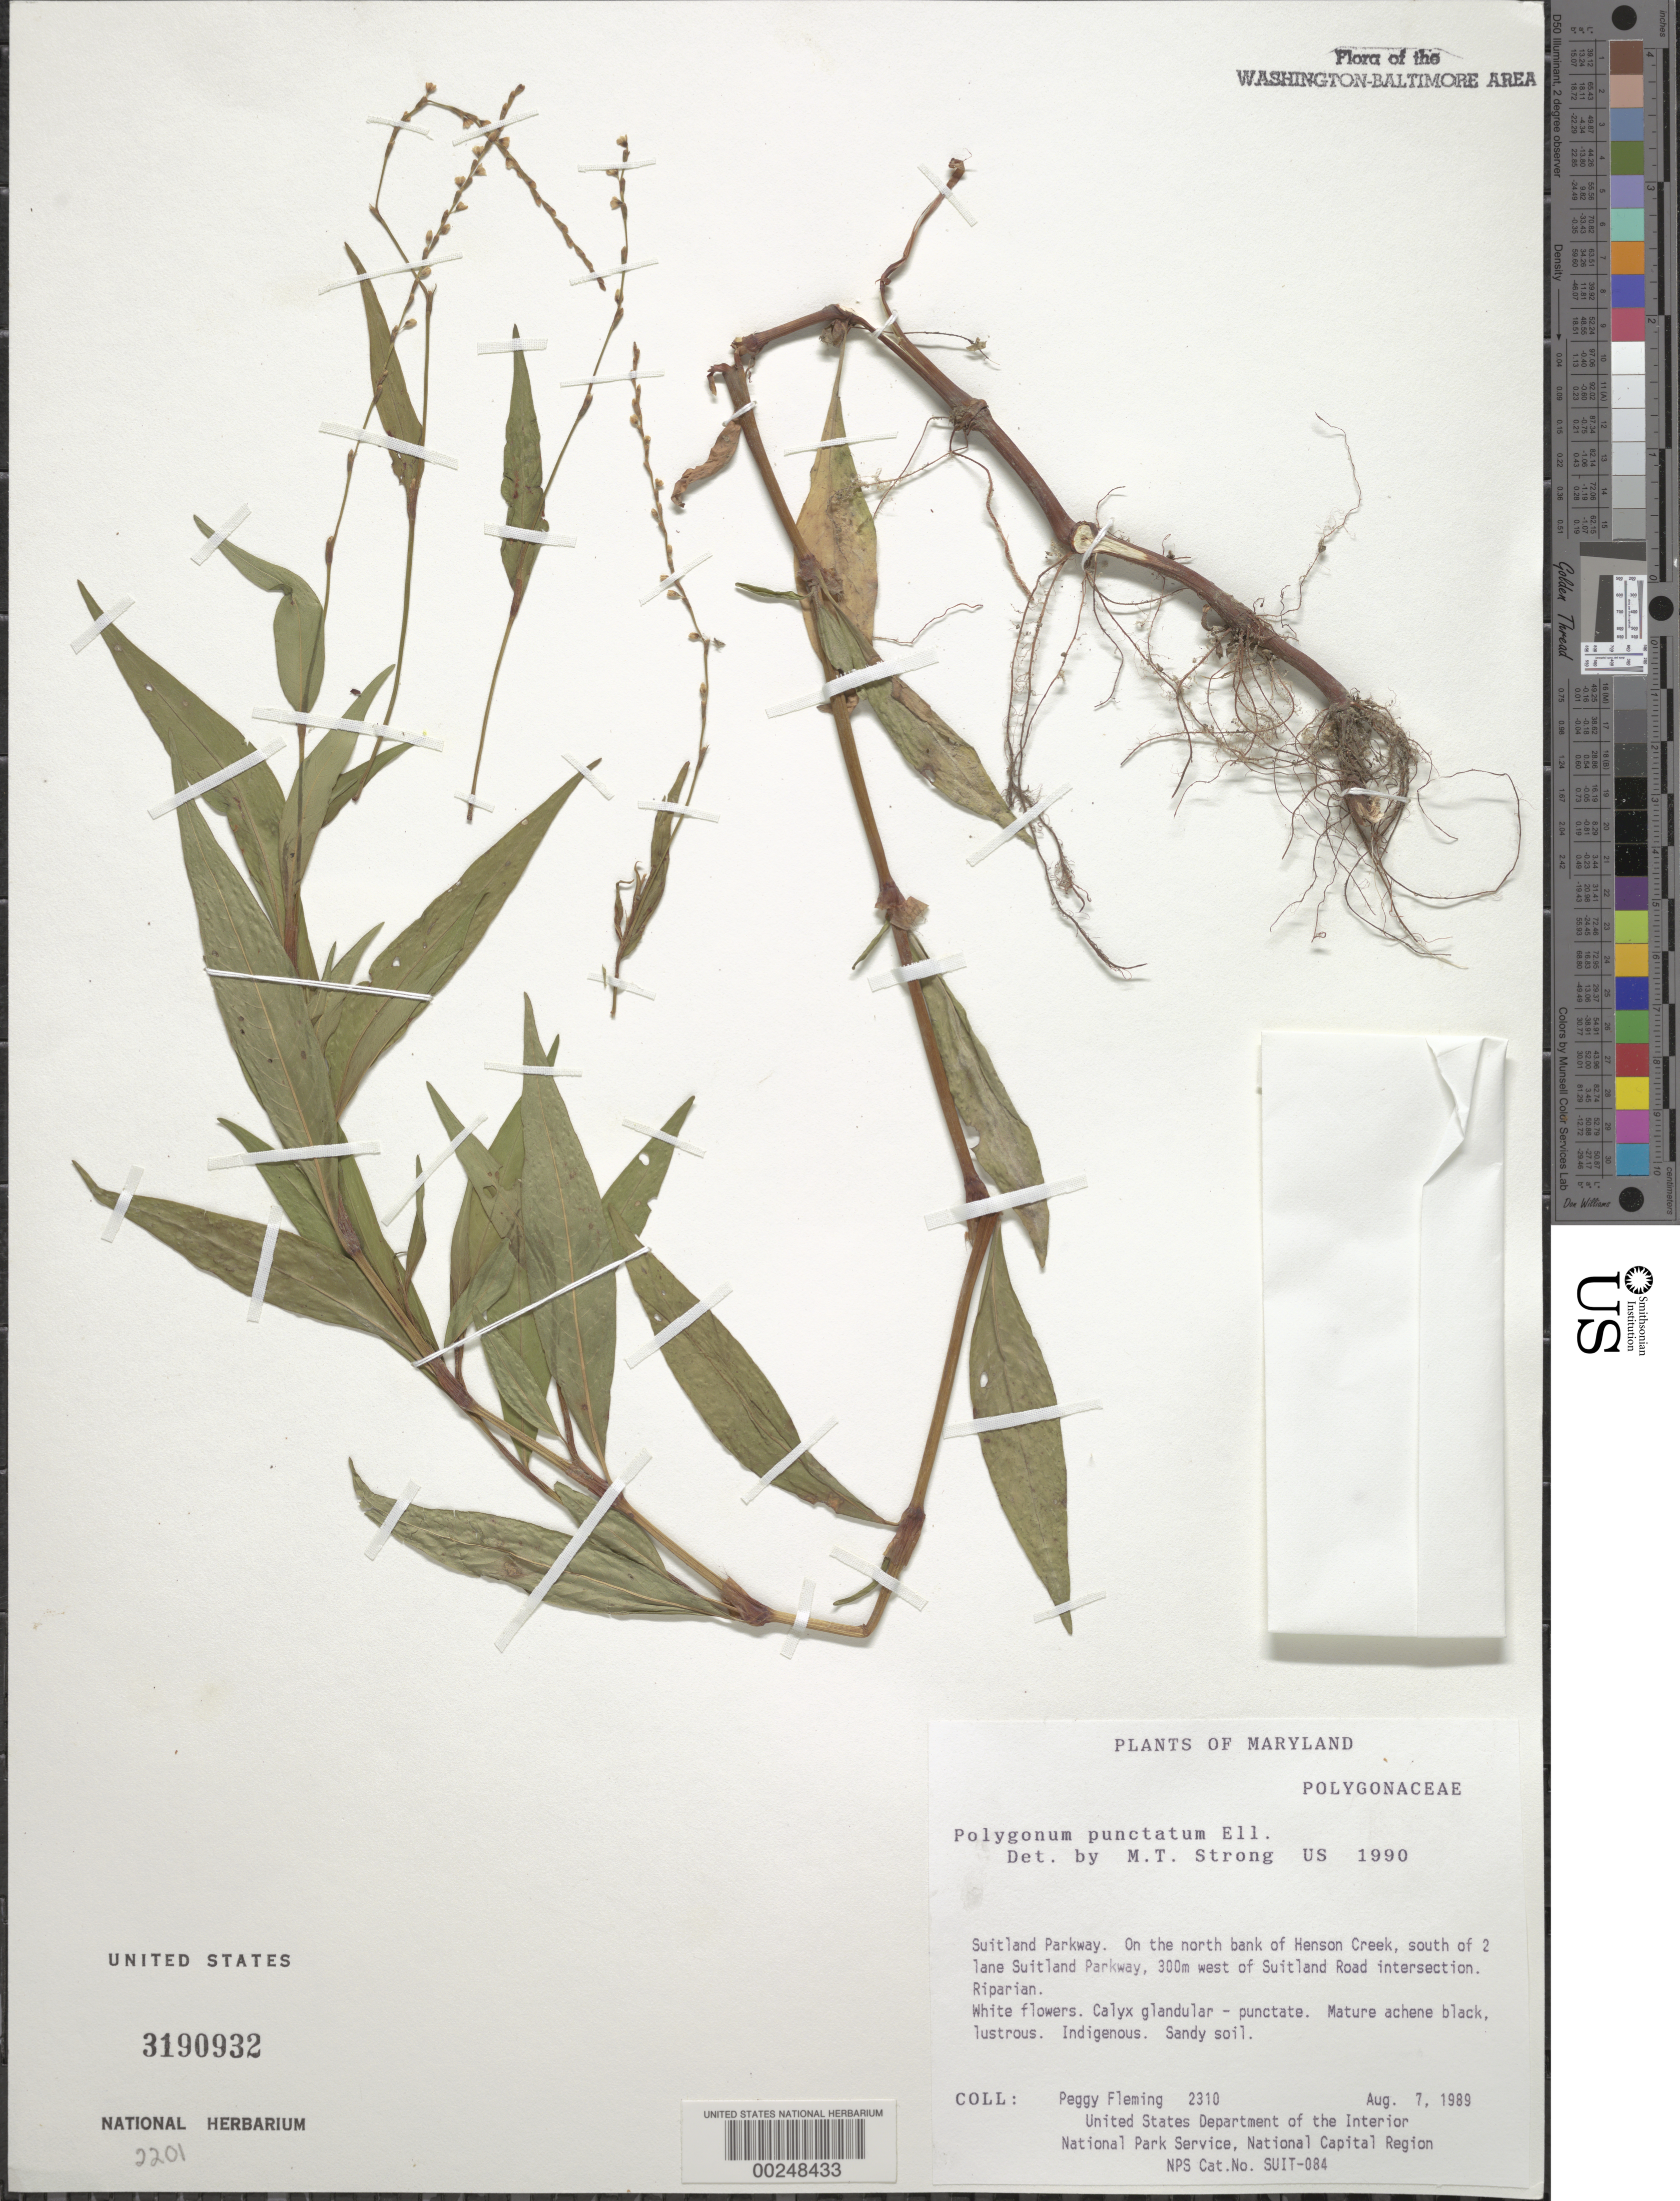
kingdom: Plantae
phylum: Tracheophyta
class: Magnoliopsida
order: Caryophyllales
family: Polygonaceae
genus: Persicaria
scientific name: Persicaria punctata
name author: (Elliott) Small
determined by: Atha, D. E.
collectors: P. Fleming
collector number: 2310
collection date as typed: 07 Aug 1989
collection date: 1989-08-07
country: United States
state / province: Maryland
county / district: Prince George's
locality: Suitland Parkway, bank of Henson Creek, S of Suitland Parkway, W of intersection of Suitland Road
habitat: Sandy soil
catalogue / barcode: US 3190932